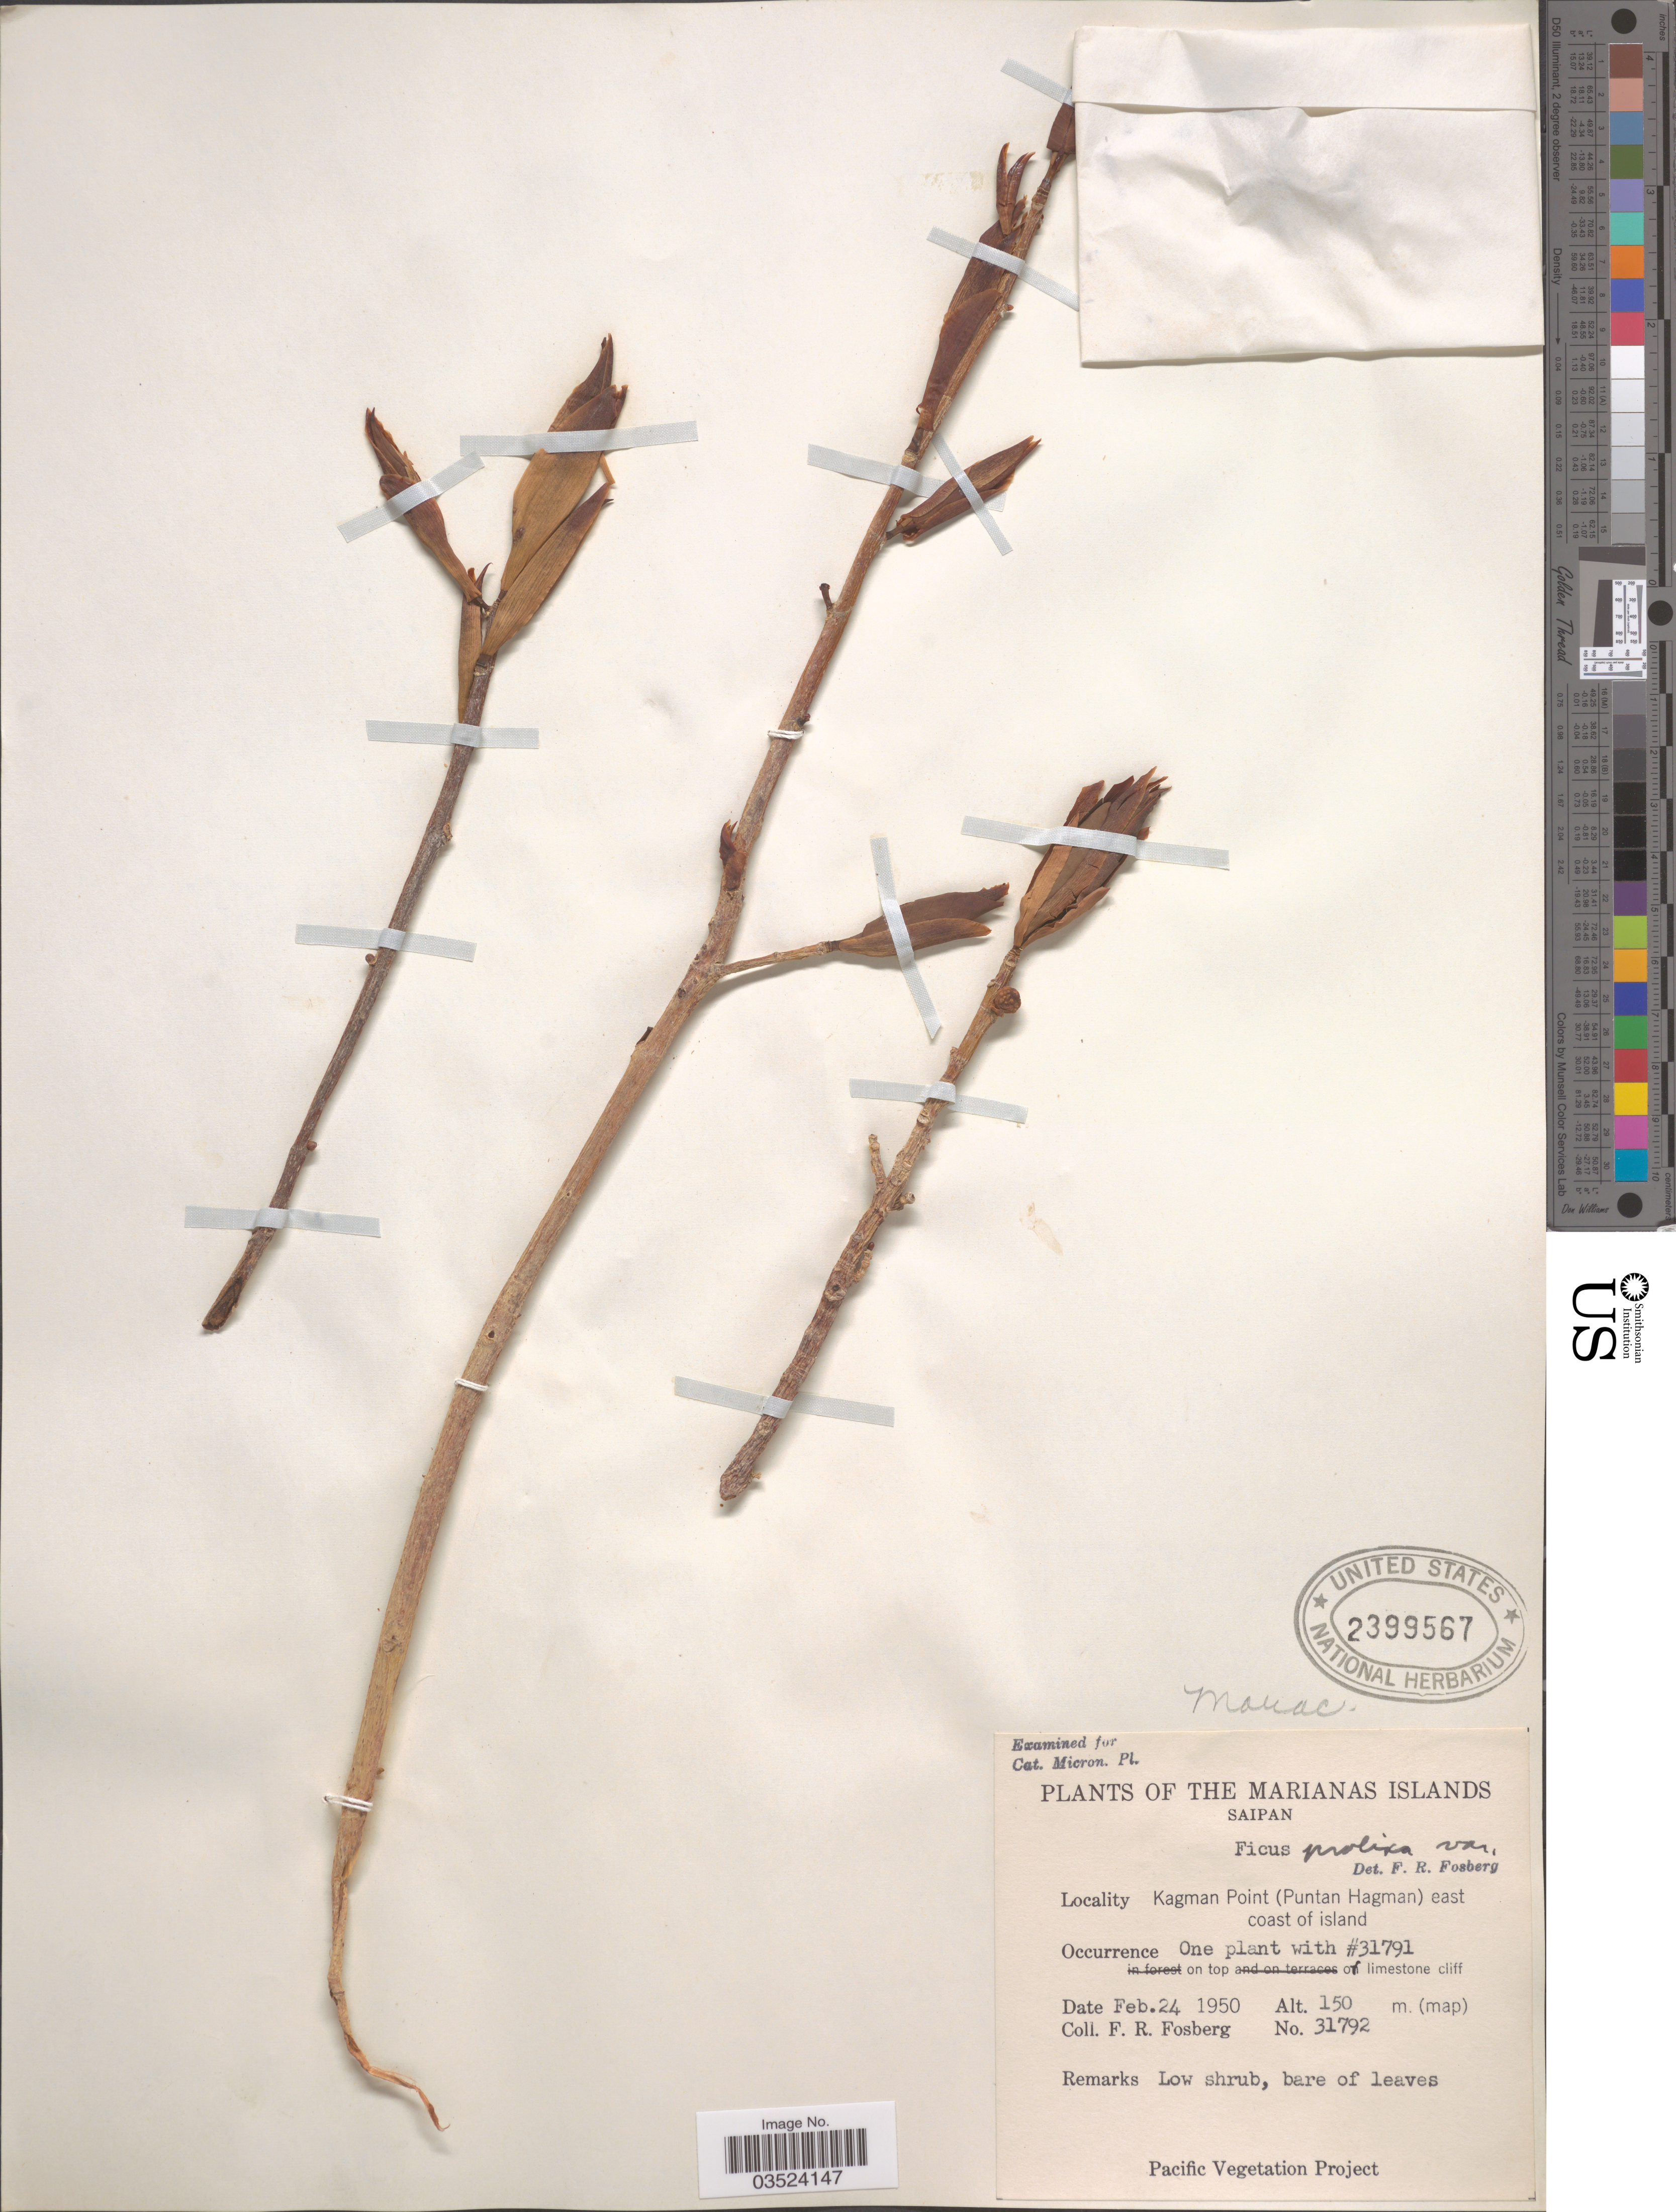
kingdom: Plantae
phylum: Tracheophyta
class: Magnoliopsida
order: Rosales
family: Moraceae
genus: Ficus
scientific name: Ficus prolixa var. carolinensis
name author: (Warb.) Fosberg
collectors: F. R. Fosberg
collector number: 31792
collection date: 1950-02-24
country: Northern Mariana Islands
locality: The Marianas Islands. Saipan. Kagman Point (Puntan Hagman) east coast of island.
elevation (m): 150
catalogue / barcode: US 2399567